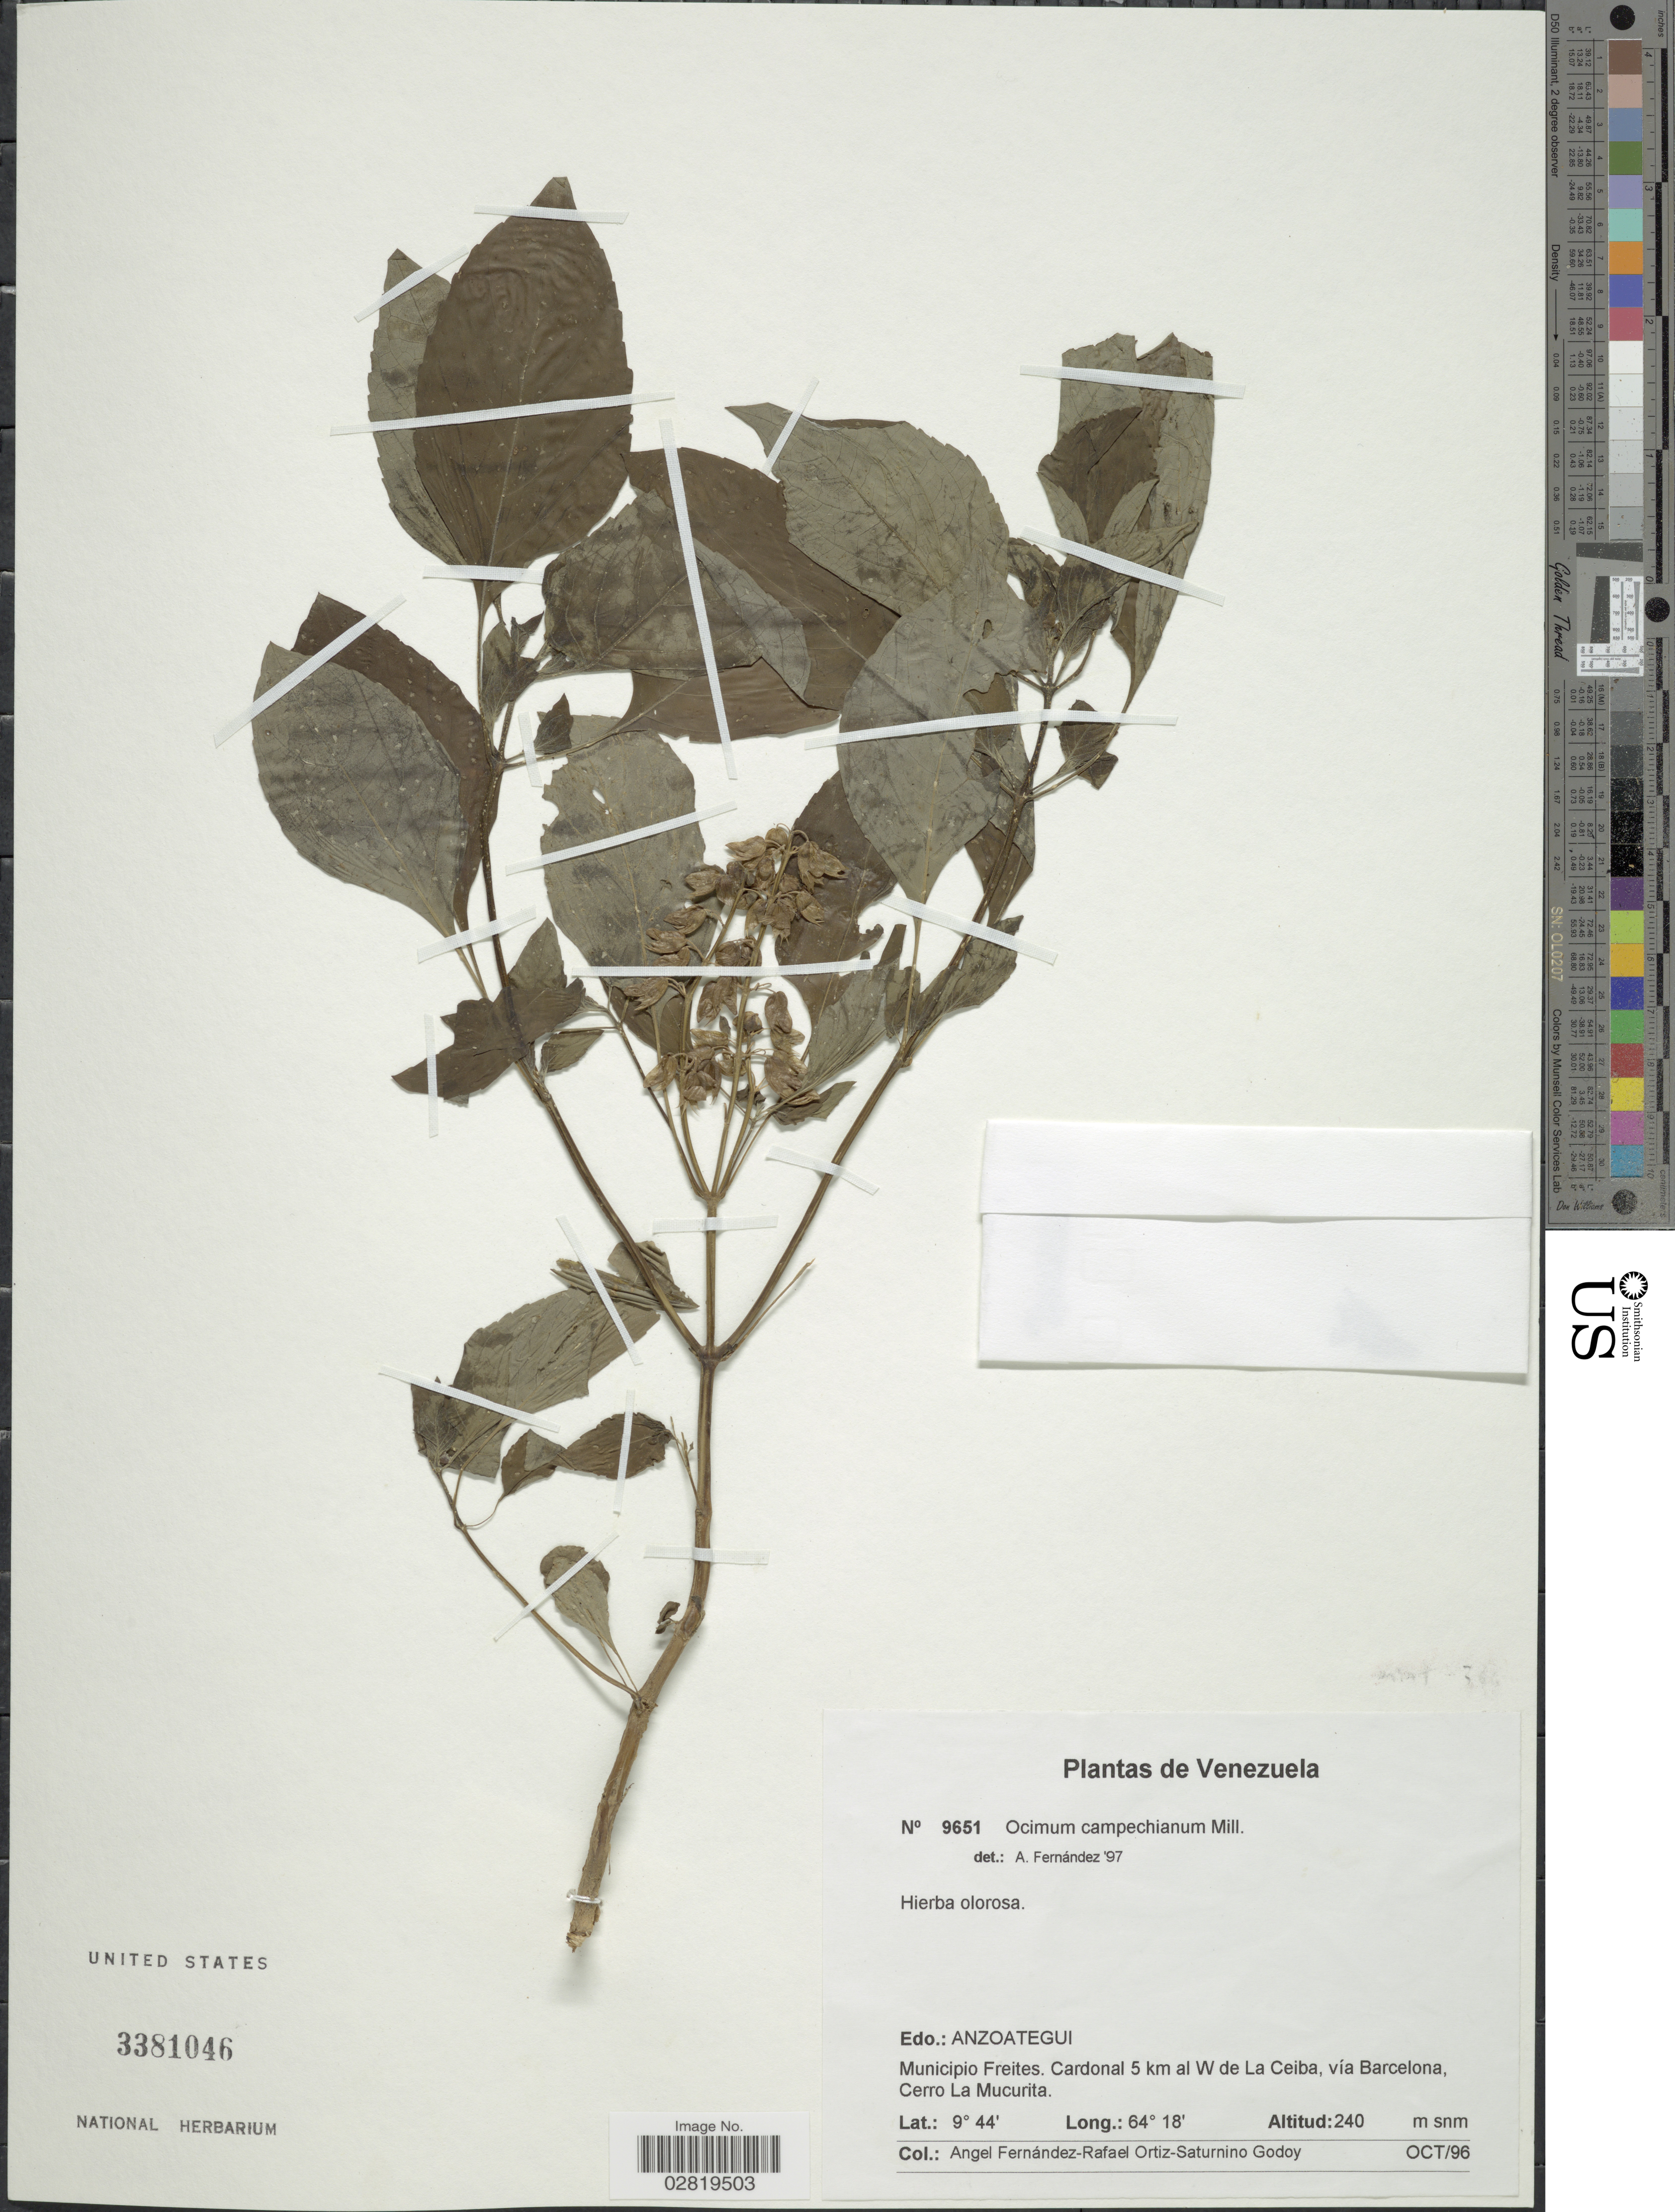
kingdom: Plantae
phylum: Tracheophyta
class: Magnoliopsida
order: Lamiales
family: Lamiaceae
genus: Ocimum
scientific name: Ocimum campechianum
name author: Mill.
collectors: Á. Fernández, R. Ortiz & S. Godoy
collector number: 9651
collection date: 1996-10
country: Venezuela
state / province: Anzoategui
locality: Municipio Freites, Cardonal 5 km al W de La Ceiba, vía Barcelona, Cerro La Mucurita.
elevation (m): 240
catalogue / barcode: US 3381046